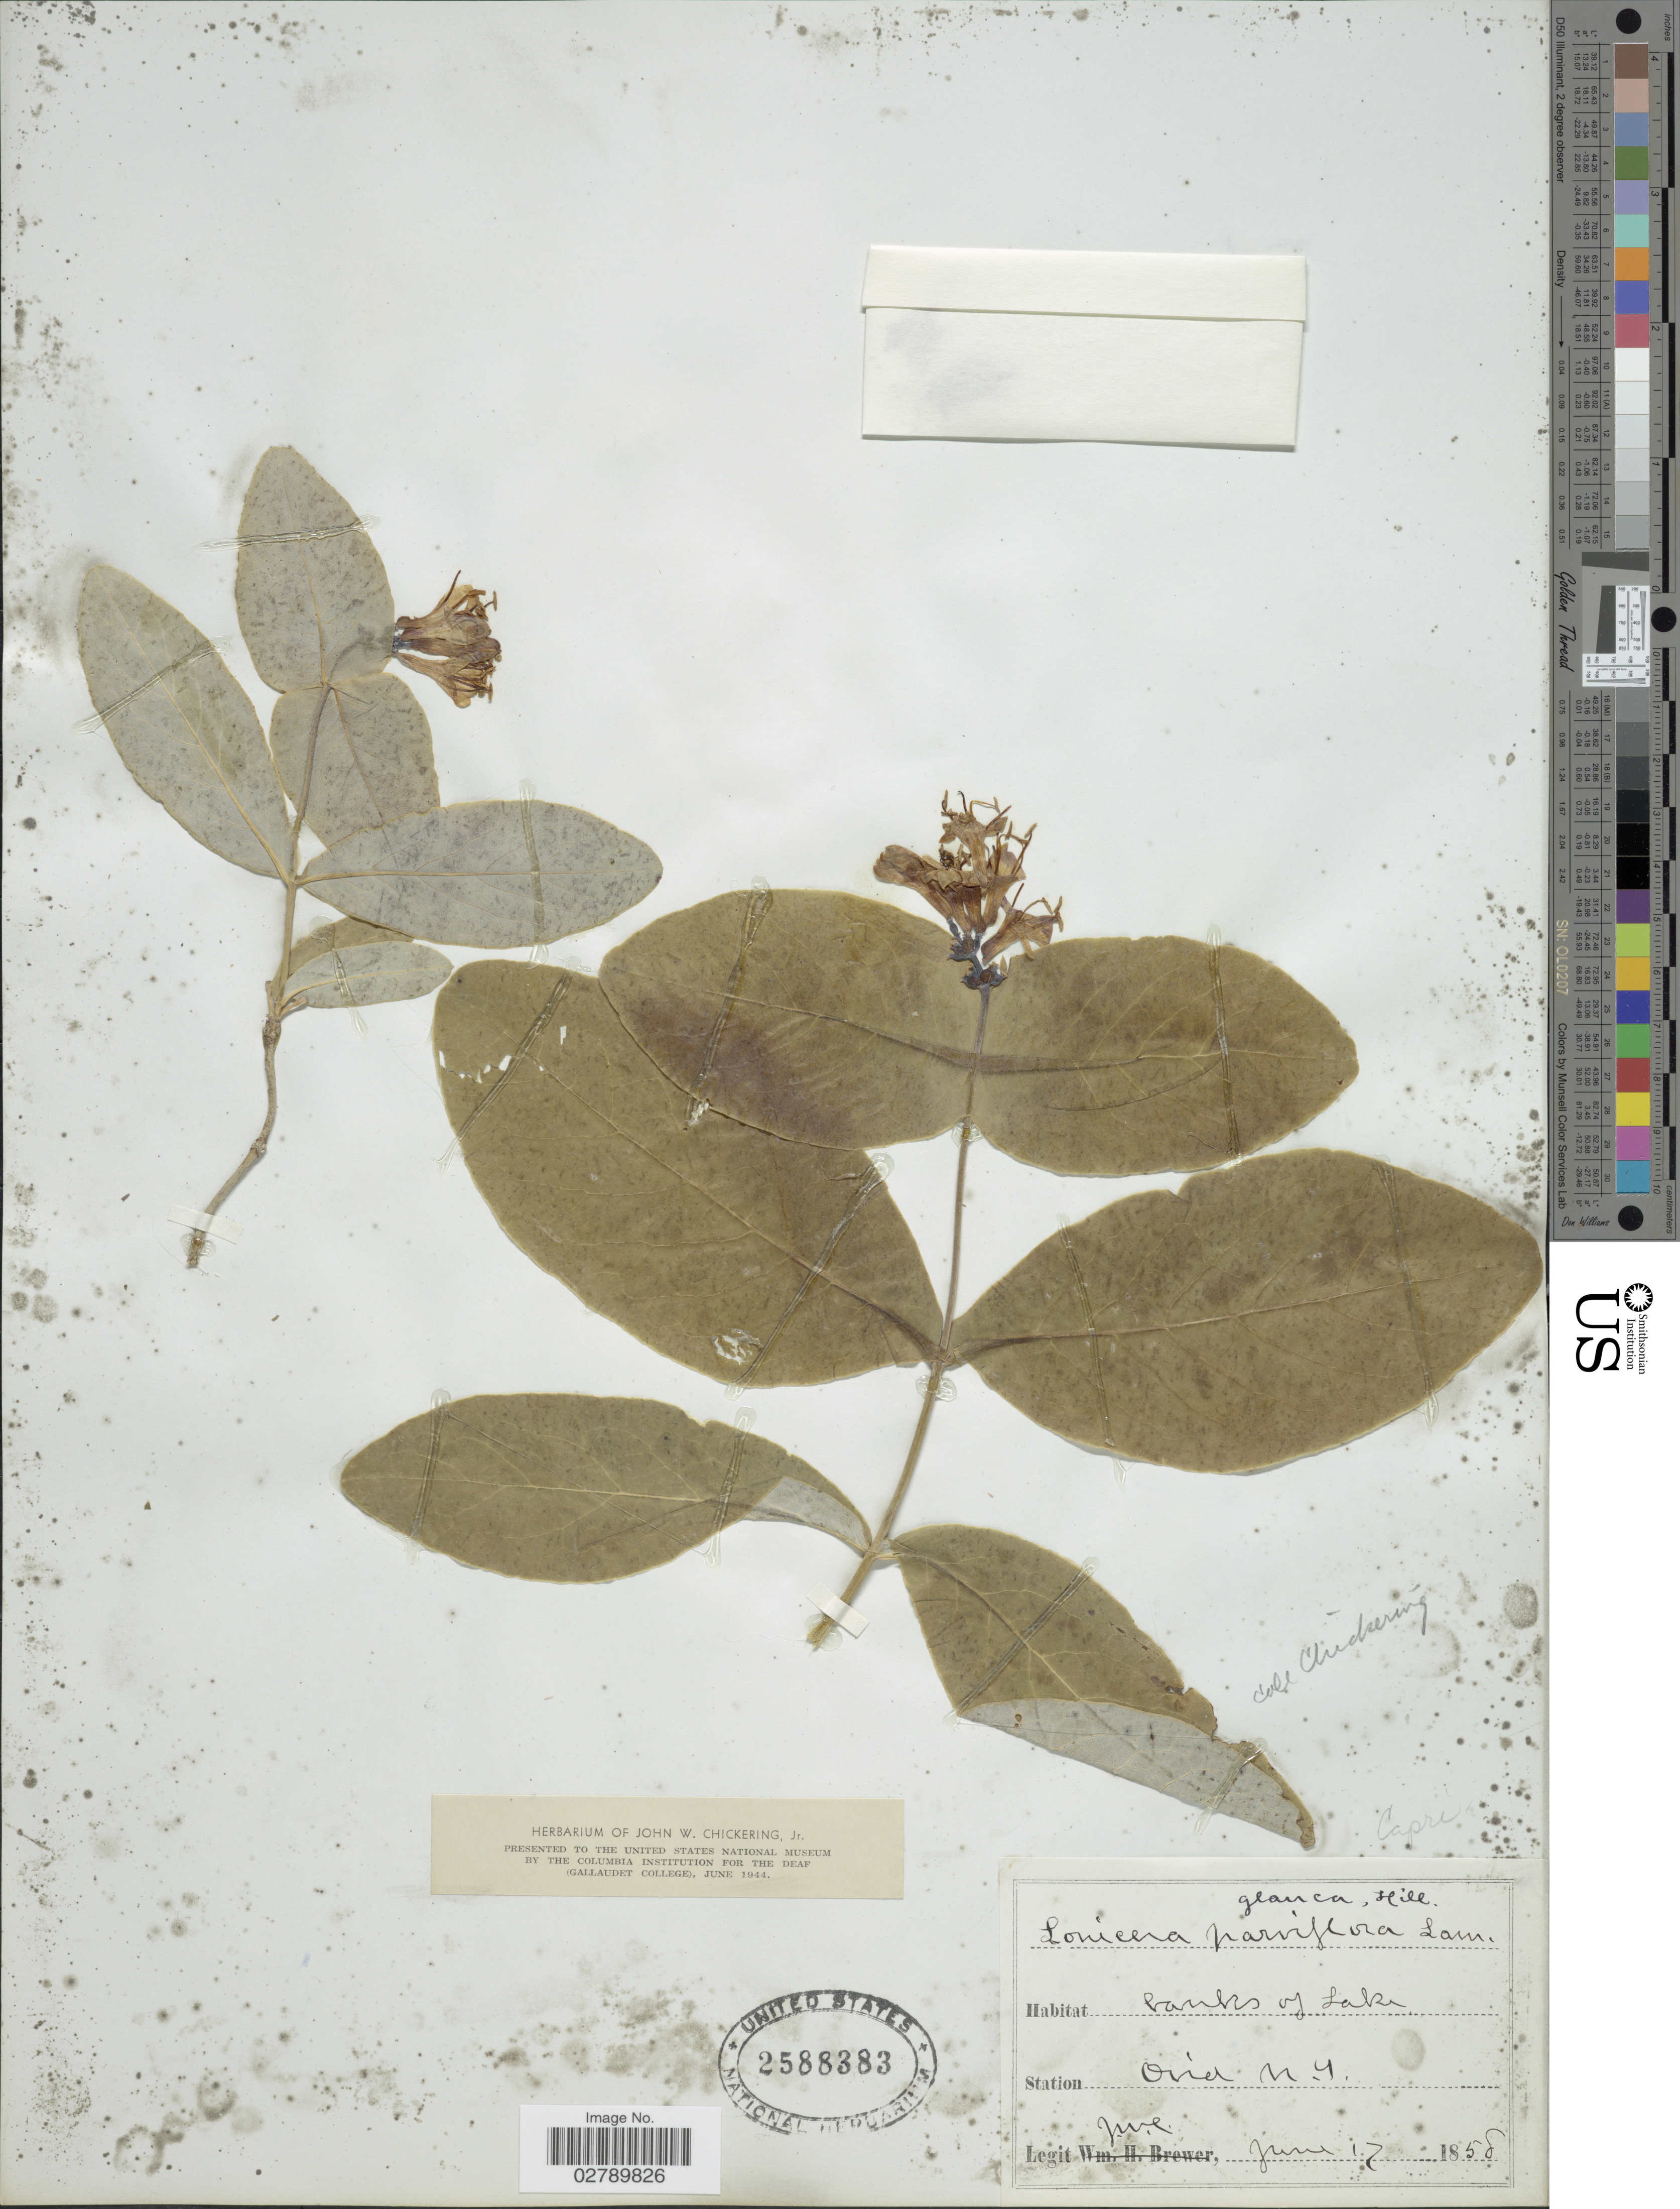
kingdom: Plantae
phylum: Tracheophyta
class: Magnoliopsida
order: Dipsacales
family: Caprifoliaceae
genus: Lonicera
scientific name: Lonicera parviflora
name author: Lam.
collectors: J. W. Chickering Jr.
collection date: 1858-06-12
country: United States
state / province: New York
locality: Ovid.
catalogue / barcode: US 2588383